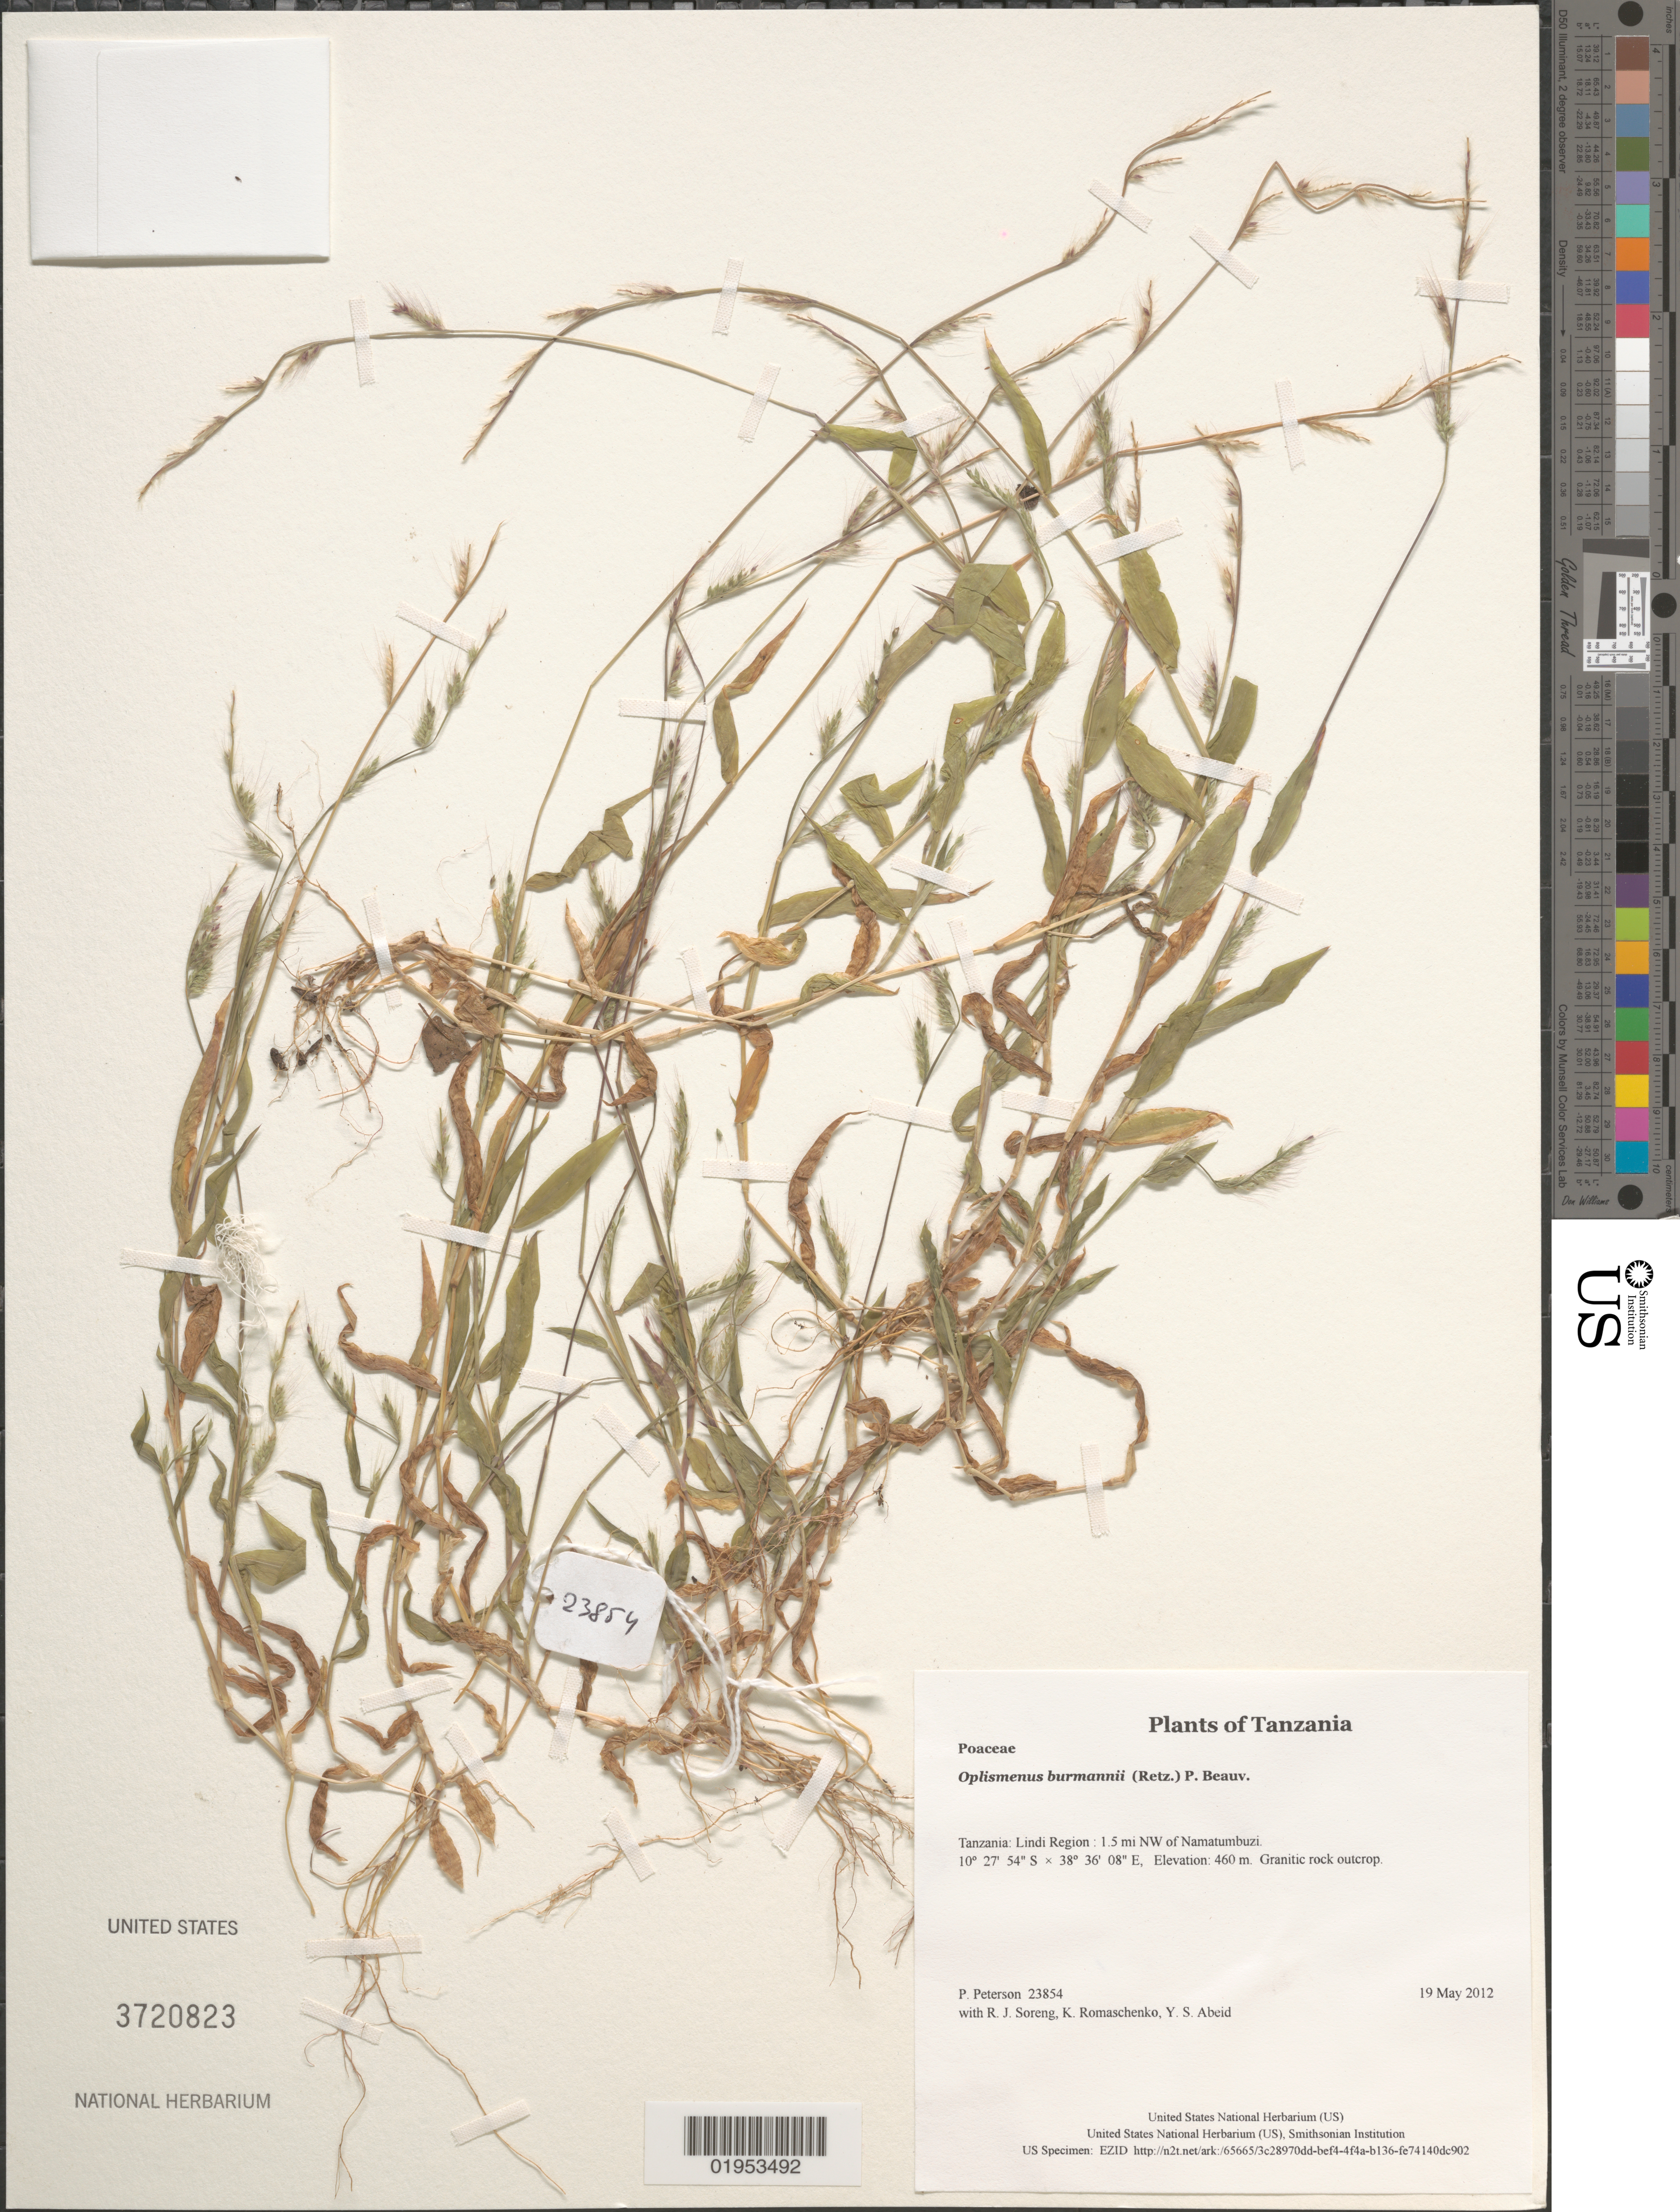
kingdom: Plantae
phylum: Tracheophyta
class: Liliopsida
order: Poales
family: Poaceae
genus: Oplismenus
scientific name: Oplismenus burmannii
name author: (Retz.) P. Beauv.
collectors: P. M. Peterson, R. J. Soreng, K. Romaschenko & Y. Abeid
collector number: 23854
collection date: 2012-05-19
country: Tanzania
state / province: Lindi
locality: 1.5 mi NW of Namatumbuzi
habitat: Granitic rock outcrop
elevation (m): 460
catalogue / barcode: US 3720823